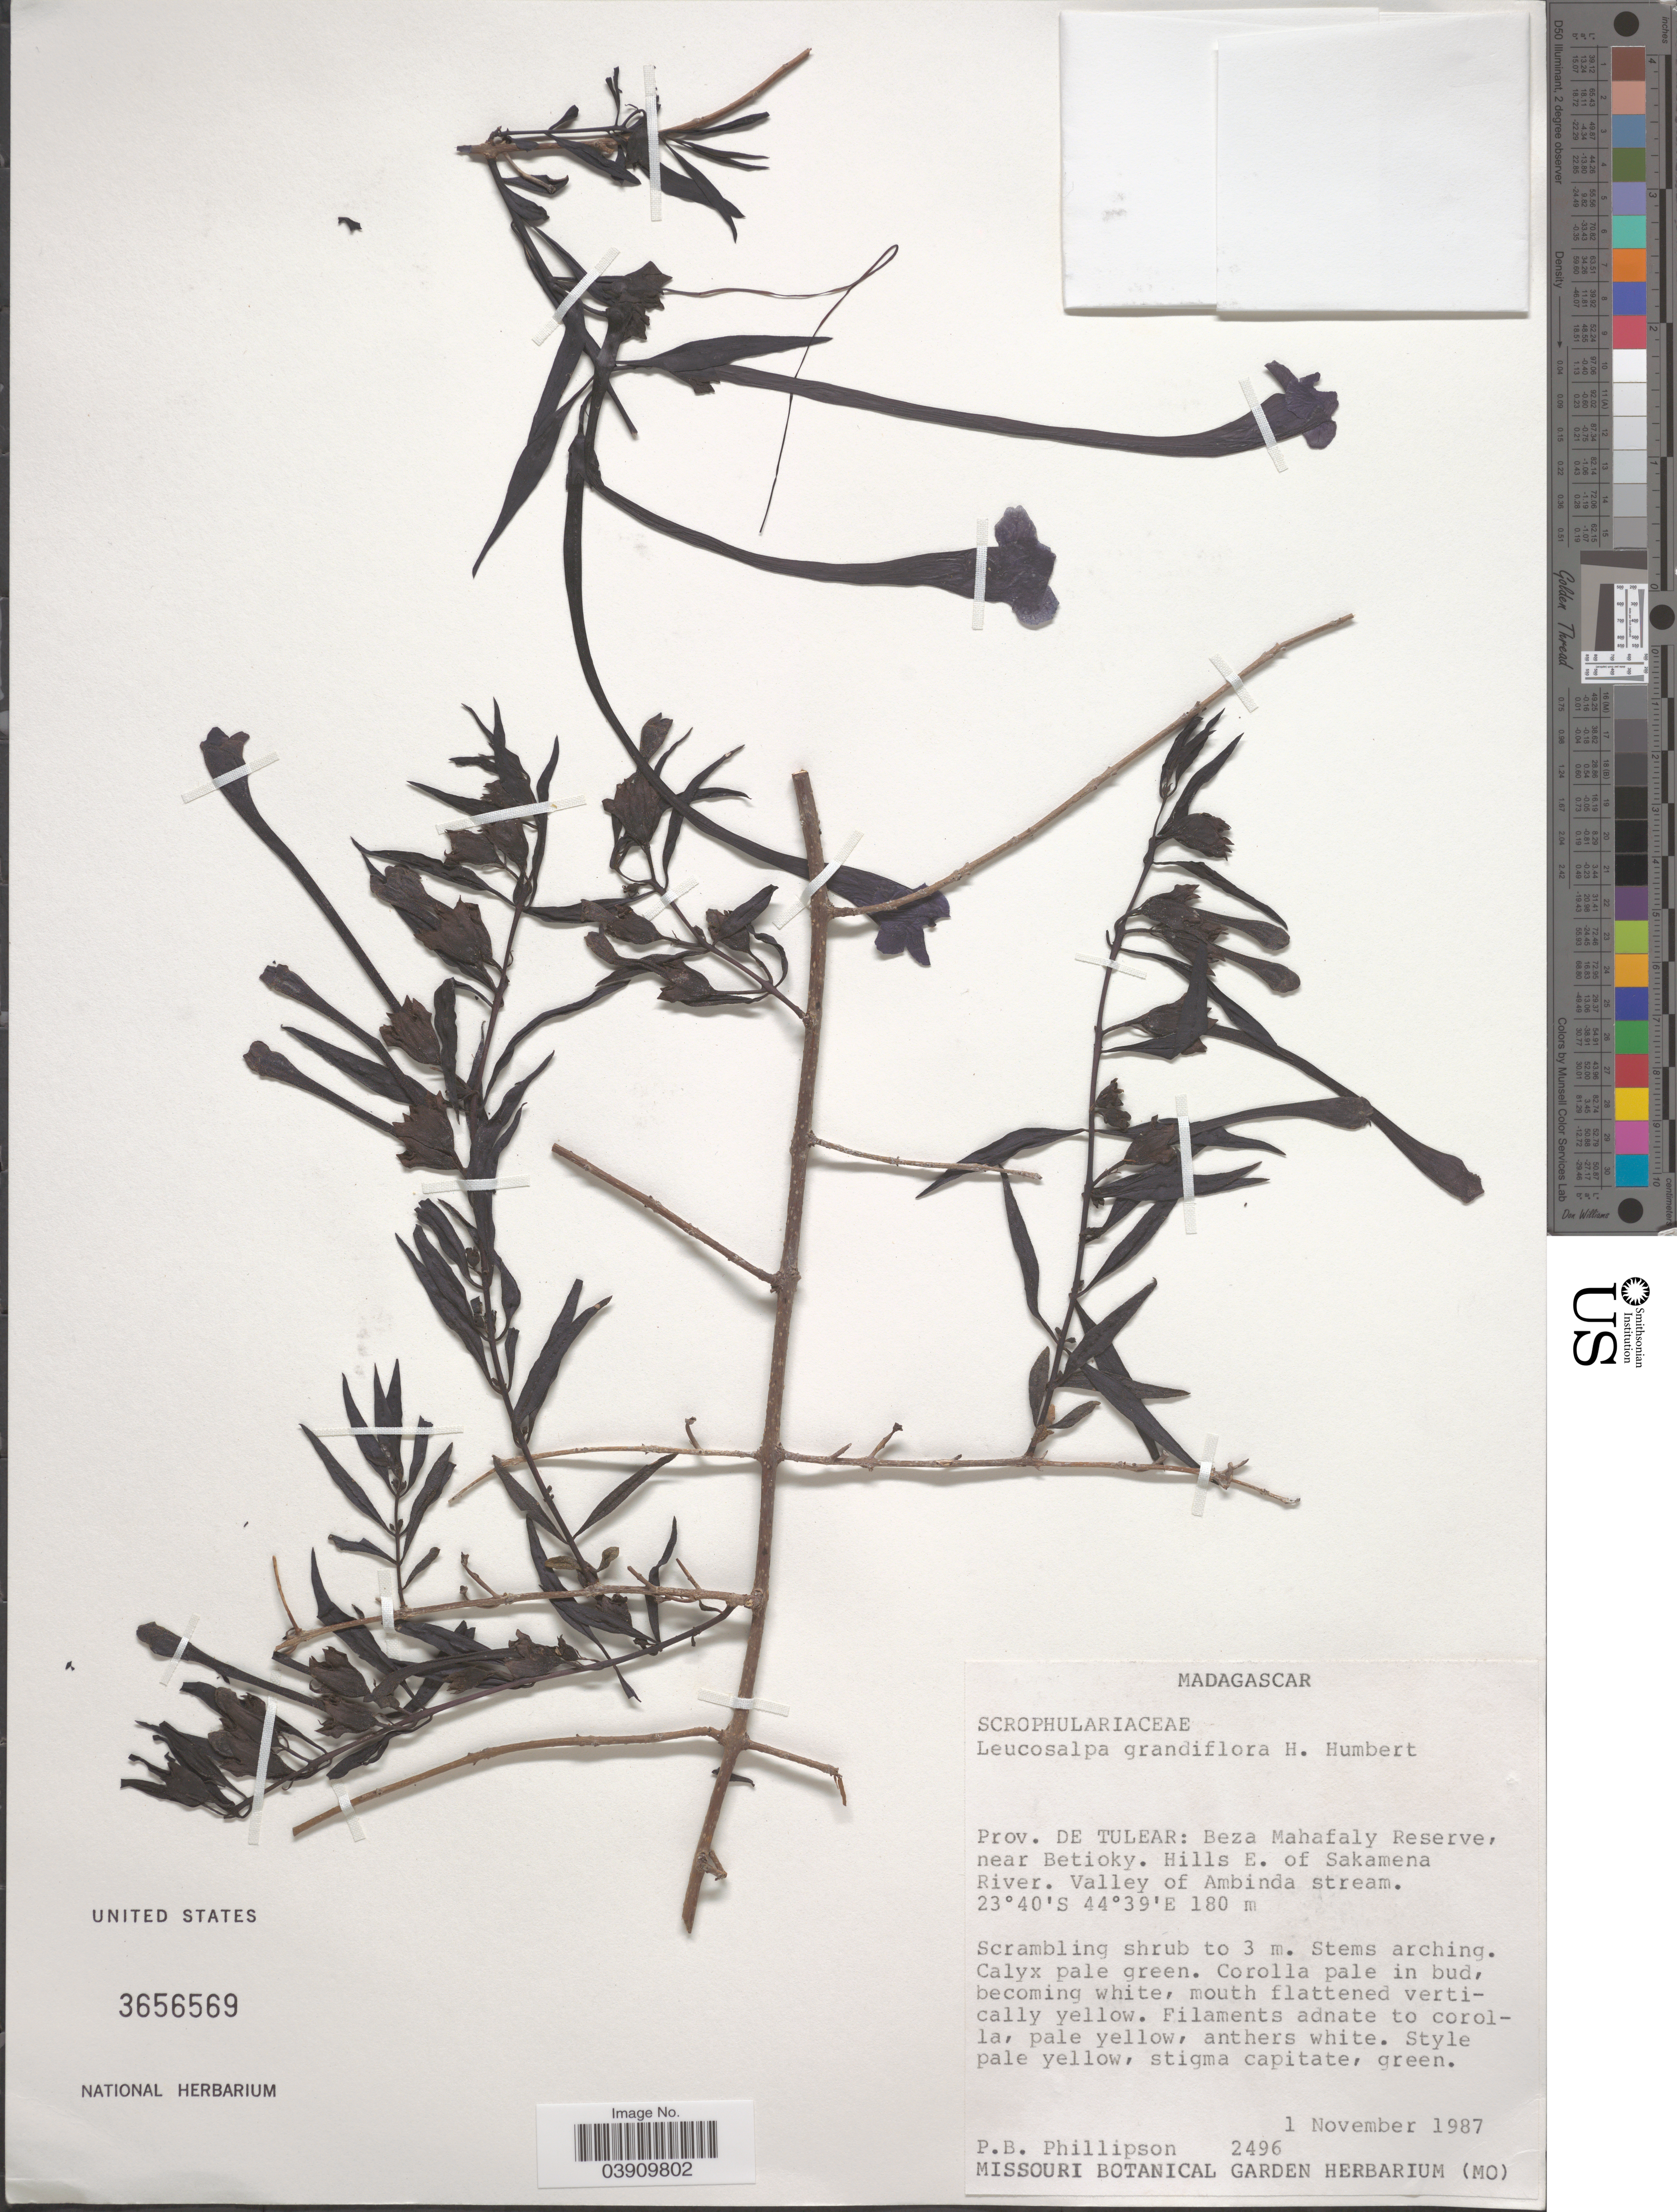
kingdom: Plantae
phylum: Tracheophyta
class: Magnoliopsida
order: Lamiales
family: Orobanchaceae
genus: Leucosalpa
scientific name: Leucosalpa grandiflora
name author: Humbert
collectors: P. B. Phillipson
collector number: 2496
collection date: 1987-11-01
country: Madagascar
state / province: Atsimo-Andrefana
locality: Prov. de Tulear: Beza Mahafaly Reserve, near Betioky. Hills E. of Sakamena River. Valley of Ambinda stream.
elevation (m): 180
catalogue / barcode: US 3656569